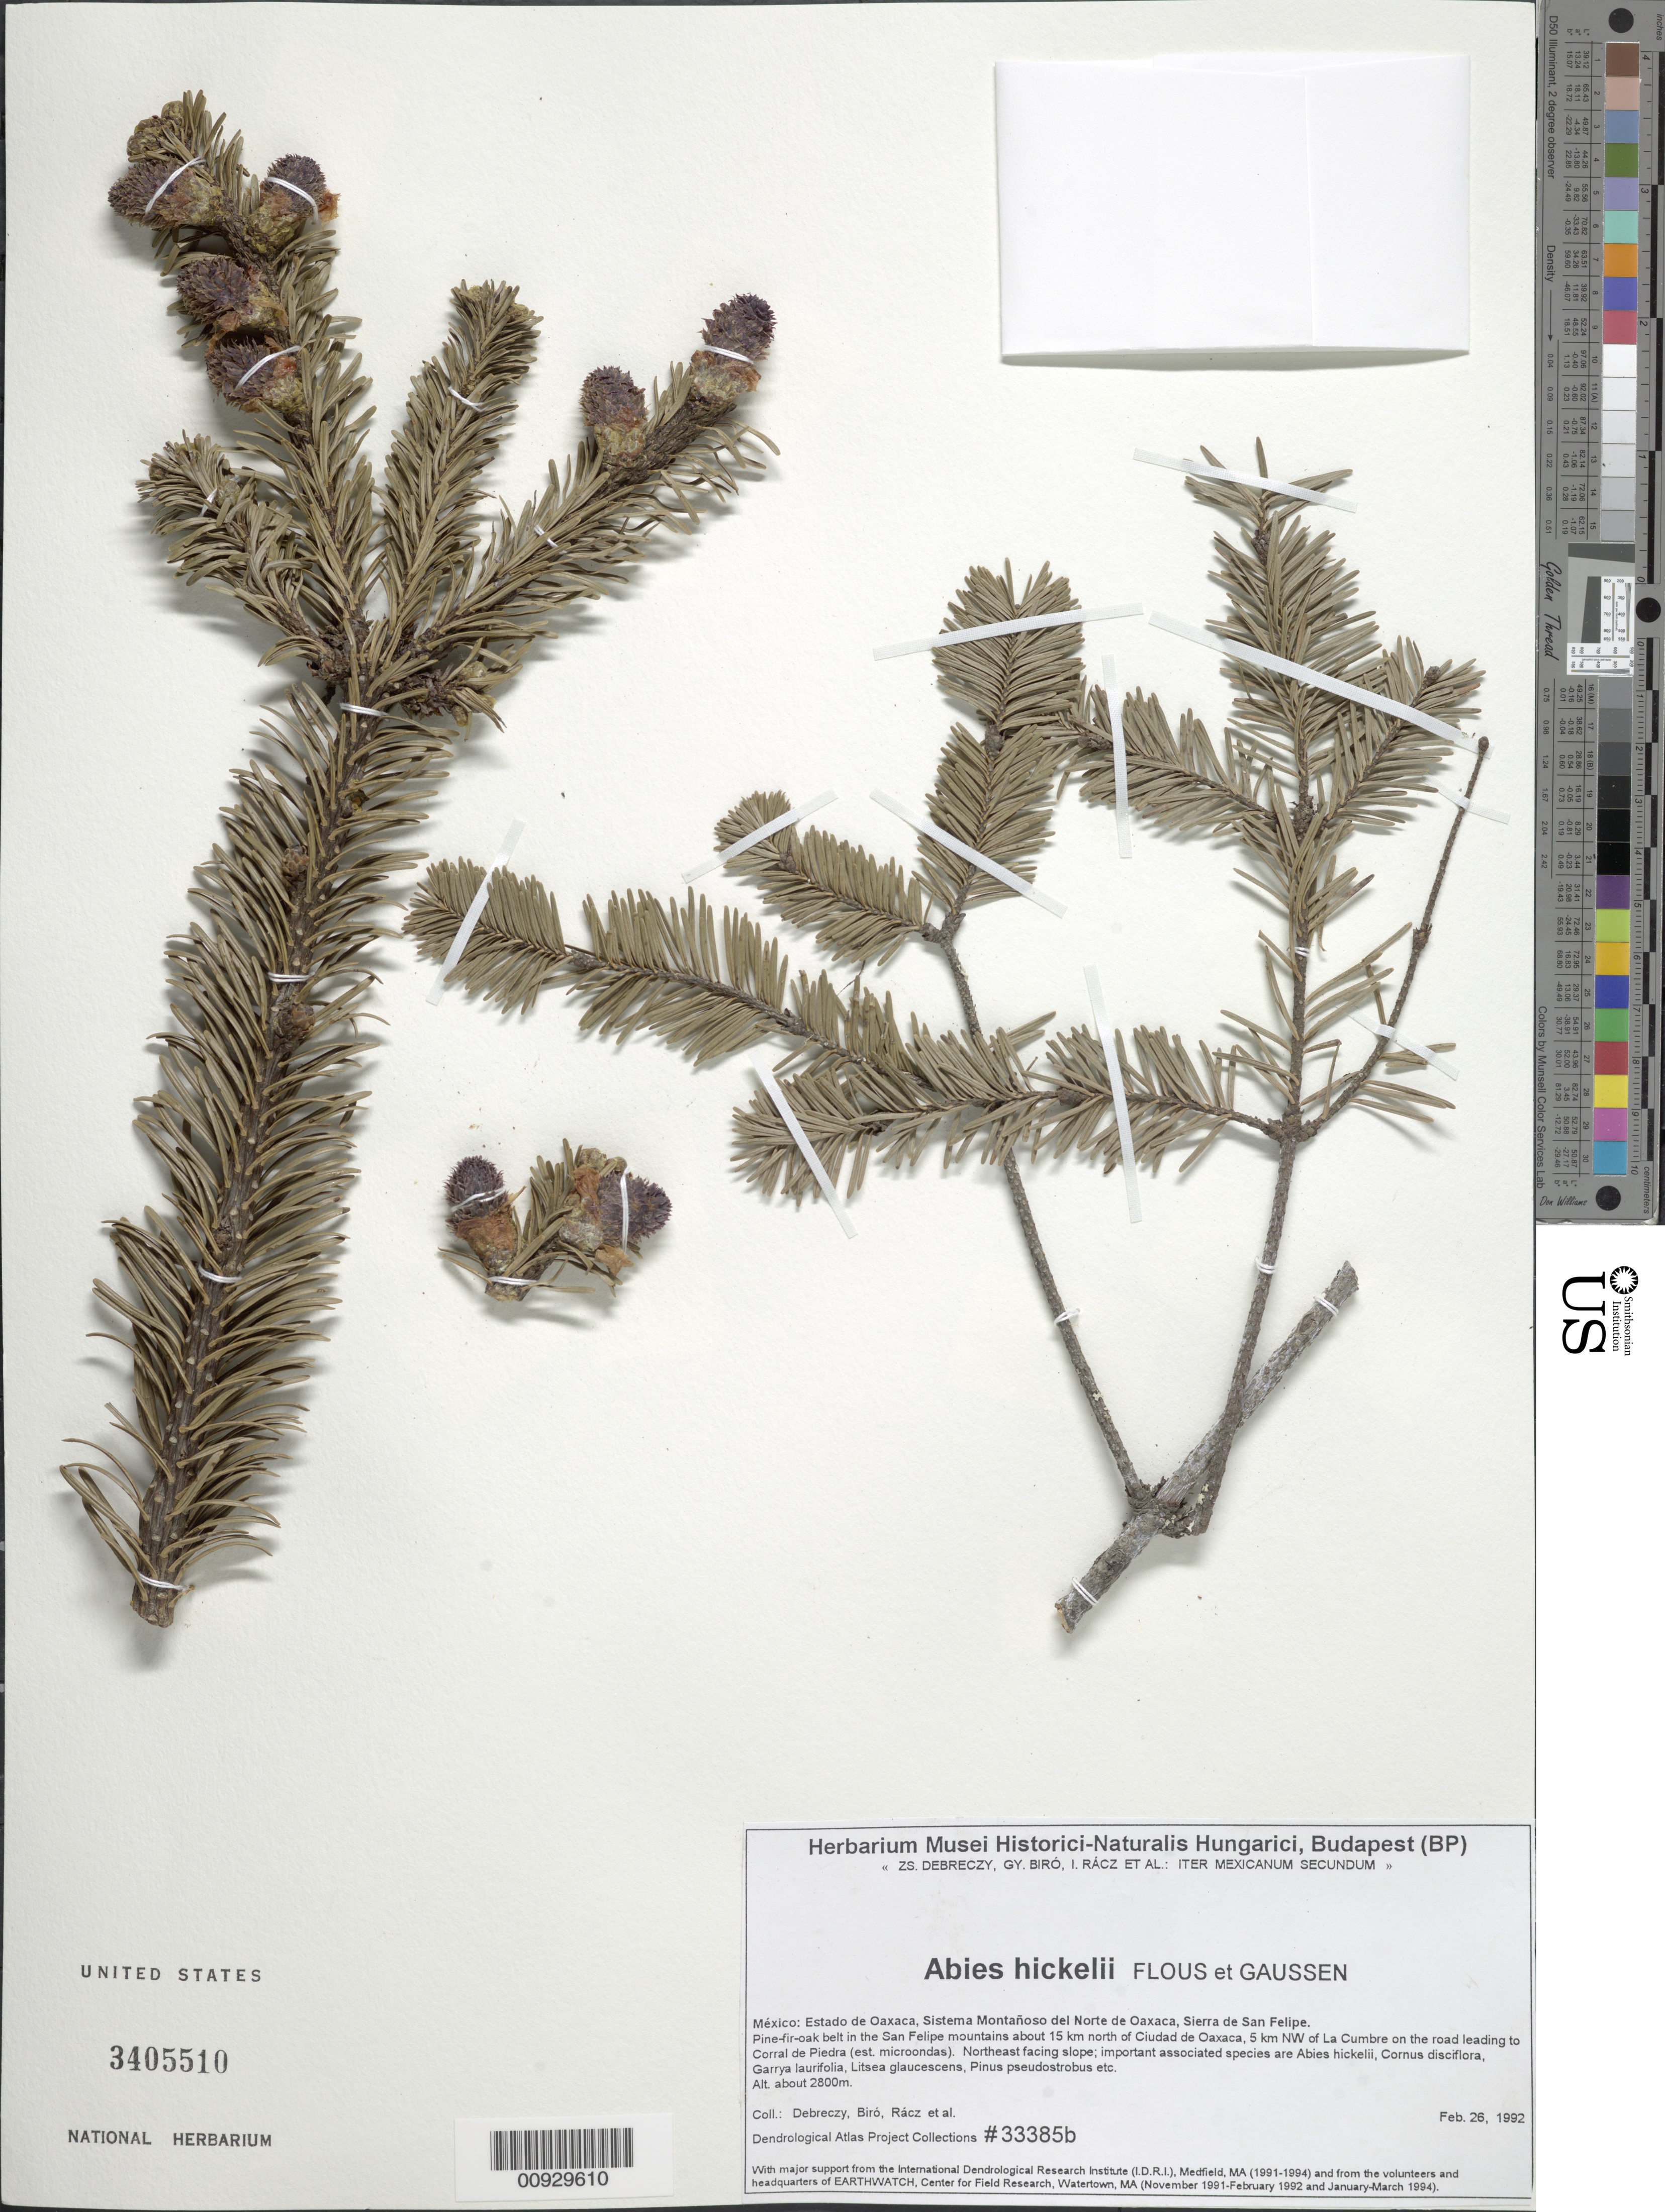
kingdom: Plantae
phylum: Tracheophyta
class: Pinopsida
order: Pinales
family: Pinaceae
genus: Abies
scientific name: Abies hickelii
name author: Flous & Gaussen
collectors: Z. Debreczy, G. Biro, I. Rácz & et al.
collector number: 33385 b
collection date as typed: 26 Feb 1992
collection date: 1992-02-26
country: Mexico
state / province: Oaxaca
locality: San Felipe mountains about 15 km north of Ciudad de Oaxaca, 5 km. NW of La Cumbre on the road leading to Corral de Piedra (est. microondas). Sistema Montañoso del Norte de Oaxaca, Sierra San Felipe.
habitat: Pine-fir-oak belt. Northeast facing slope; important associated species are Abies hickelii, Cornus disciflora, Garrya laurifolia, Litsea glaucescens, Pinus pseudostrobus, etc.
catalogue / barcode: US 3405510